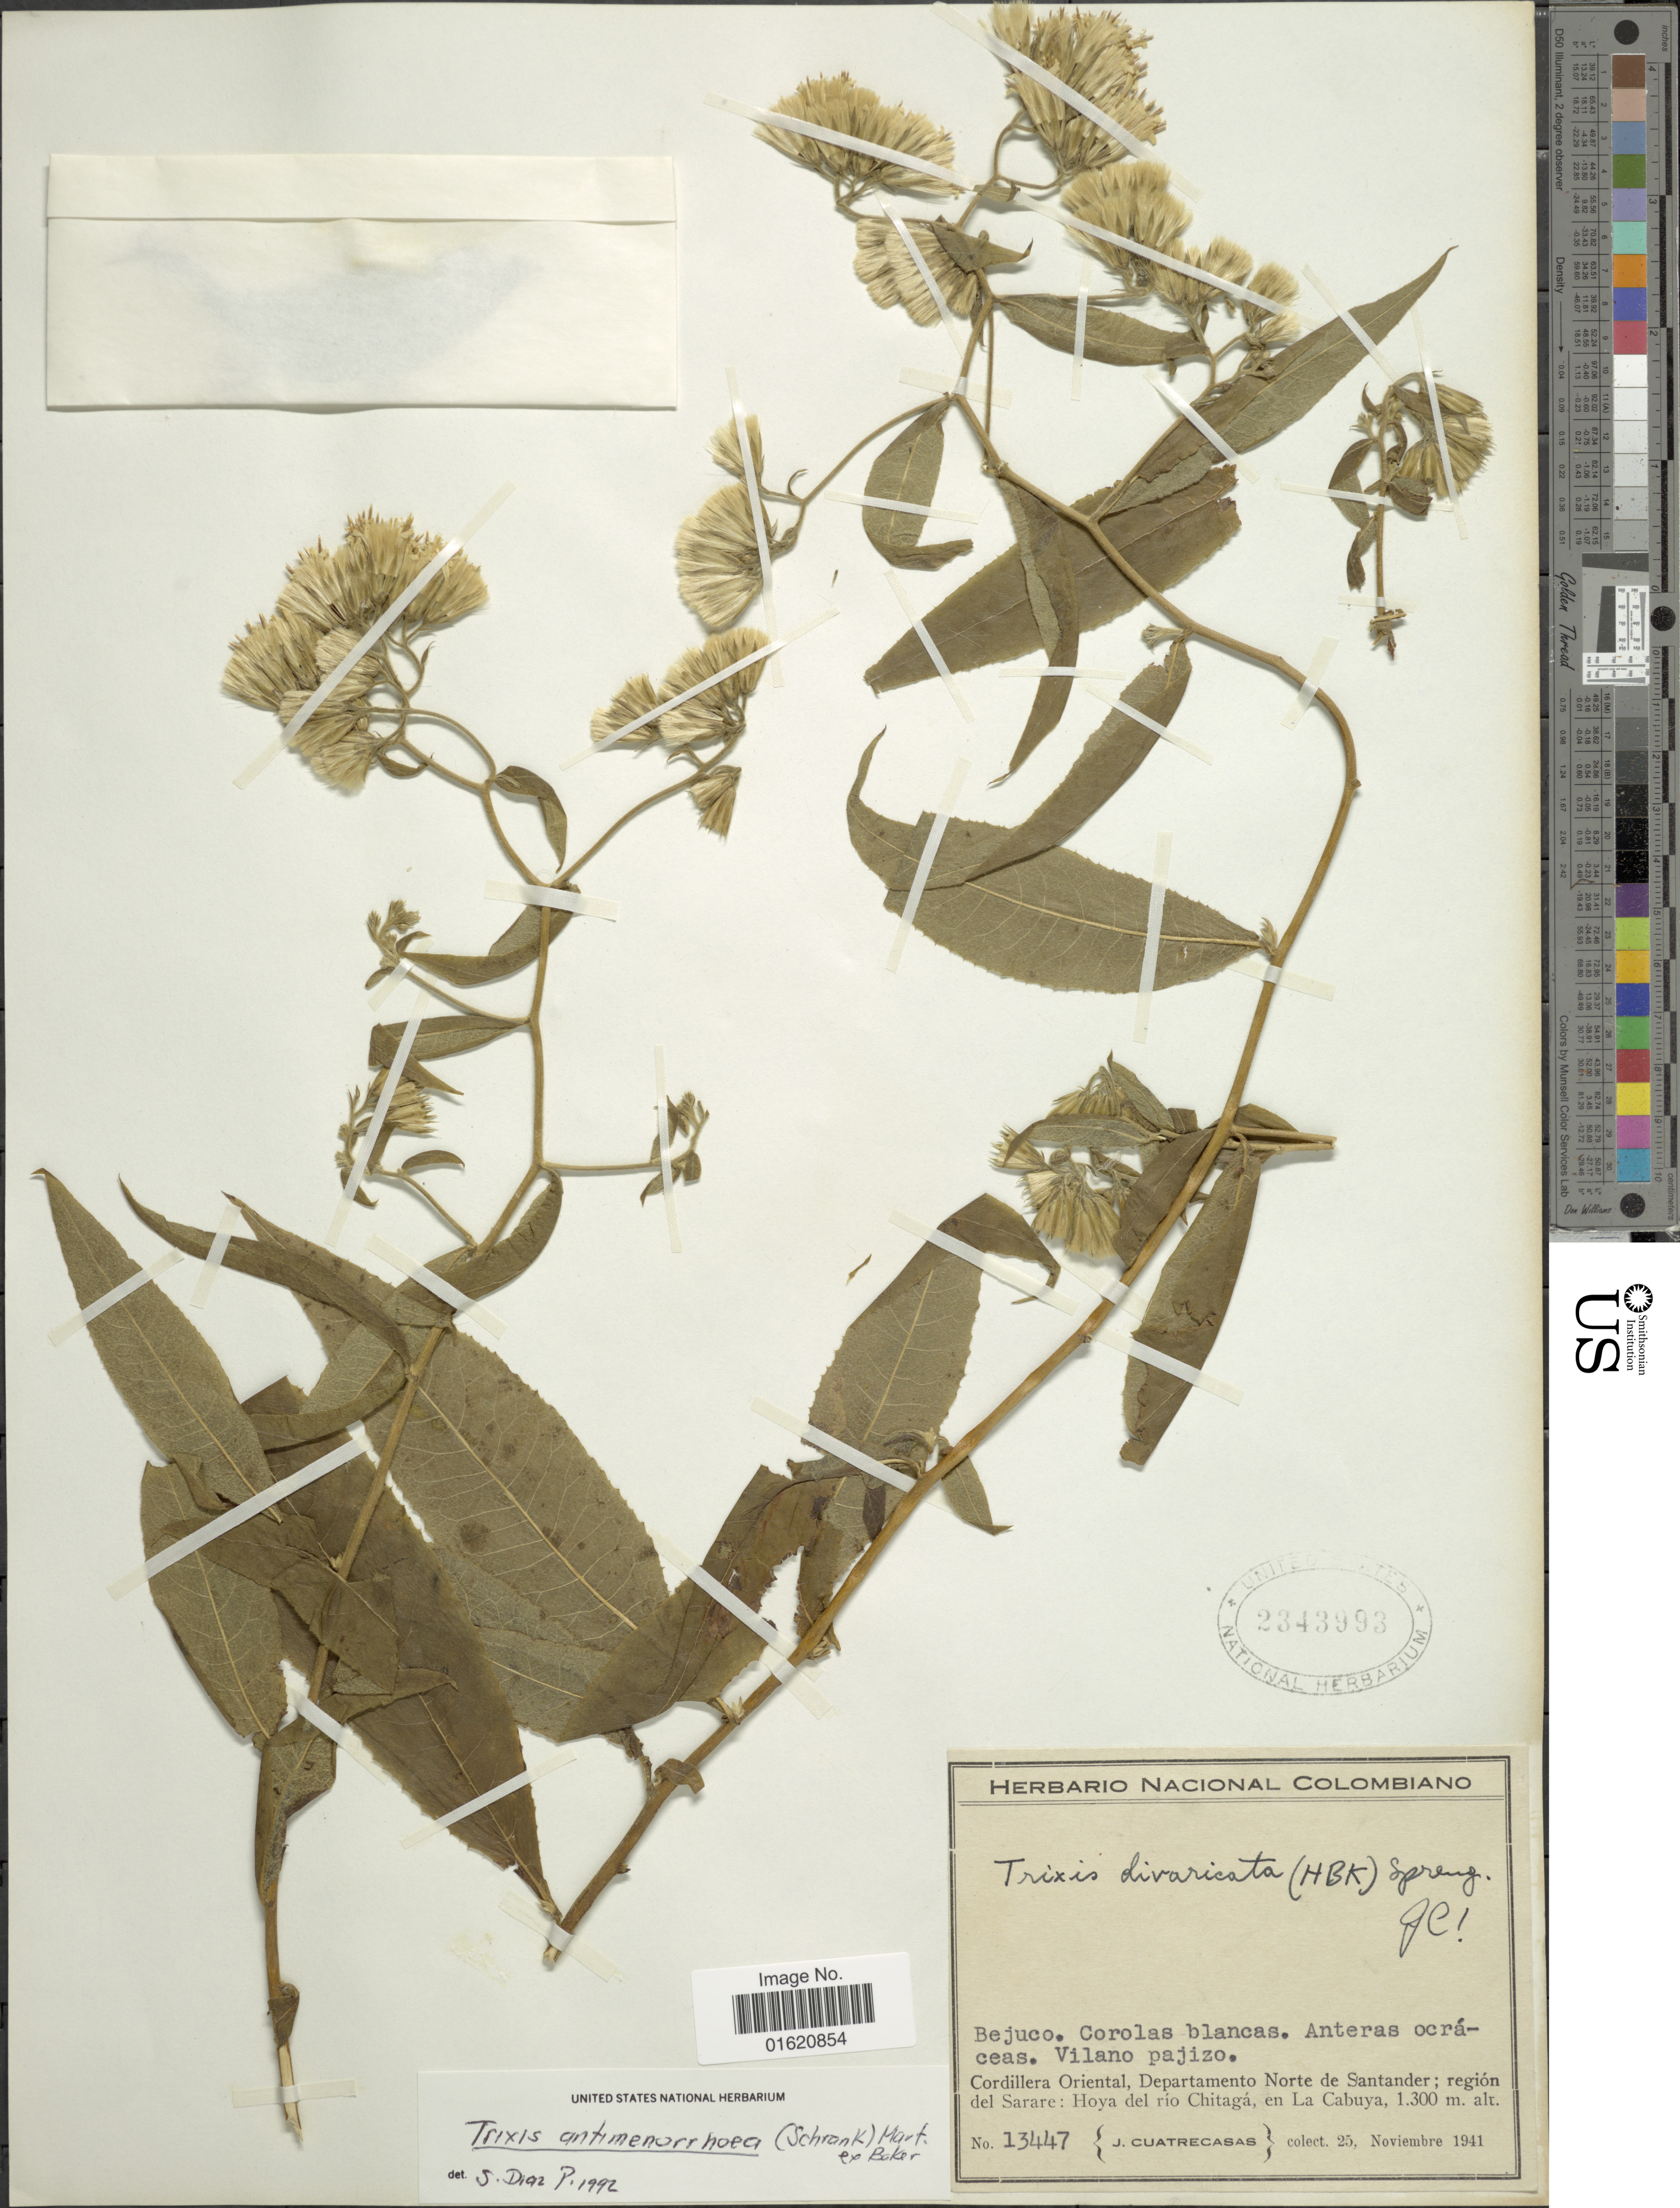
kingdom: Plantae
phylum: Tracheophyta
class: Magnoliopsida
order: Asterales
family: Asteraceae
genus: Trixis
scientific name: Trixis antimenorrhoea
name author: (Schrank) Mart. ex Kuntze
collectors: J. Cuatrecasas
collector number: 13447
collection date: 1941-11-25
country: Colombia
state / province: Norte de Santander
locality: Bejuco, Corolas blancas, Antreras ocráceas, vilano pajizo, Cordillera Oriental, región del Sarare: Hoya del río Chitagá, en la Cabuya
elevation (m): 1300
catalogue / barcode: US 2343993